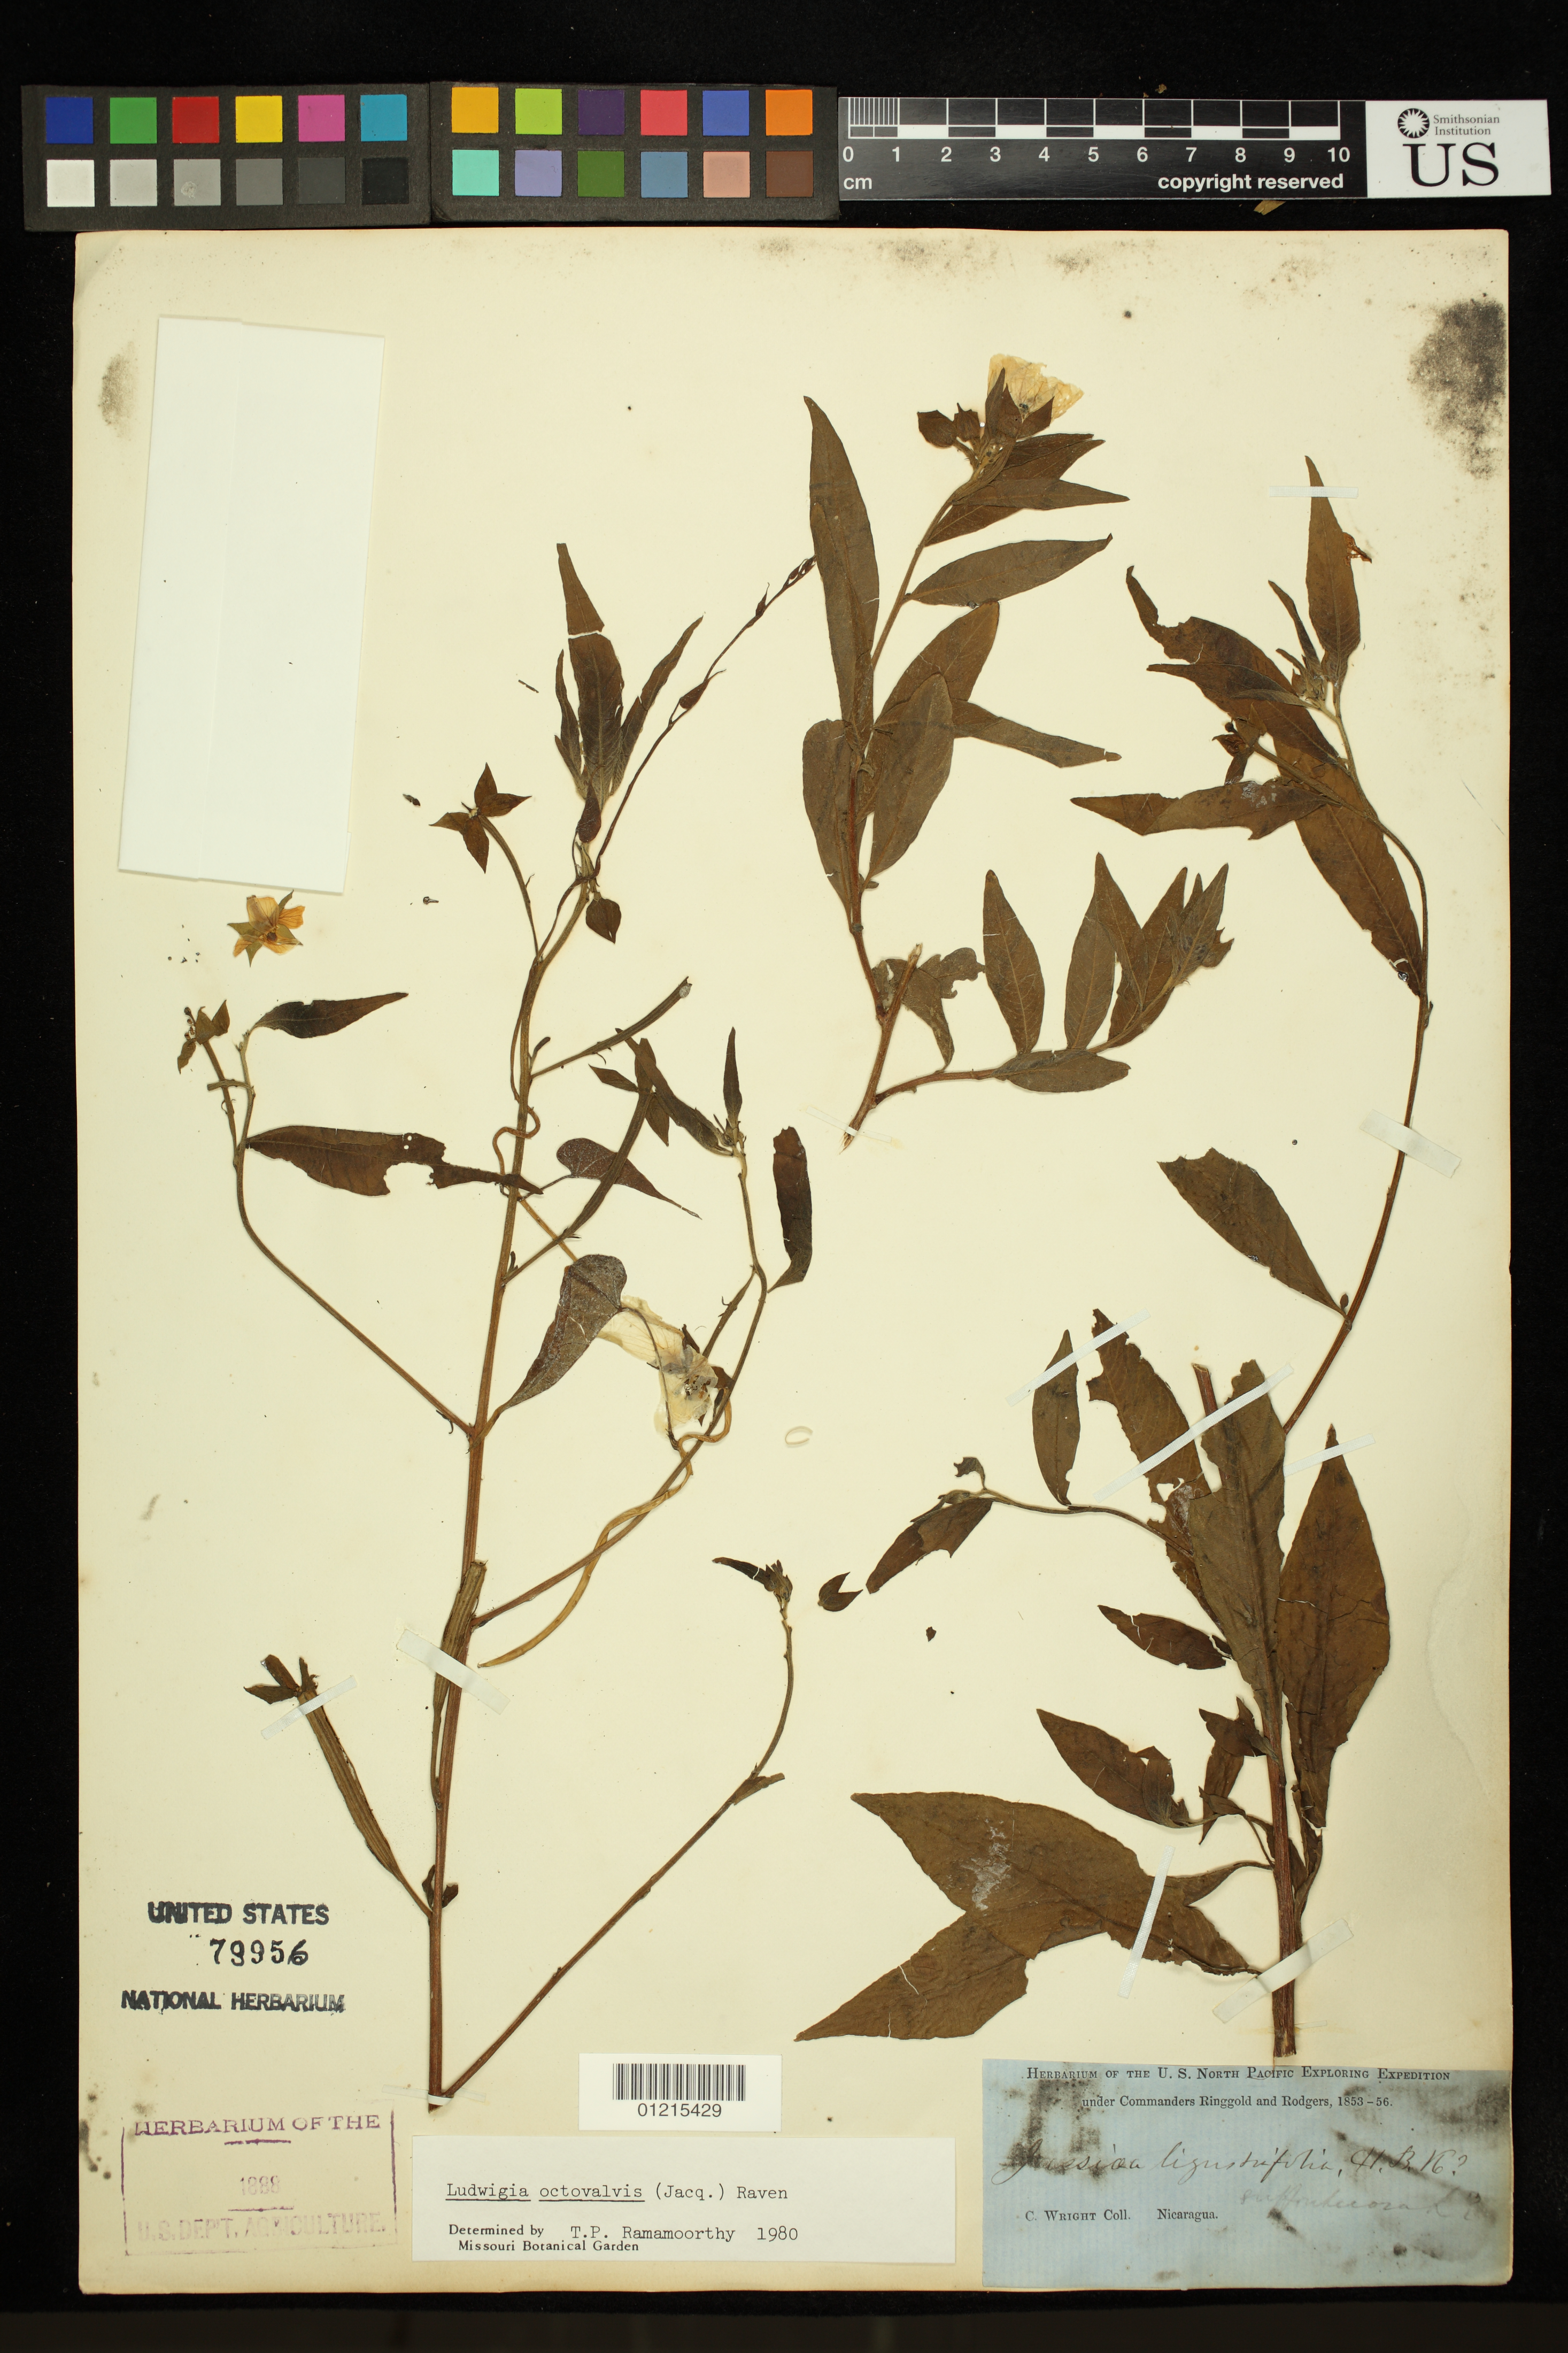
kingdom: Plantae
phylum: Tracheophyta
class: Magnoliopsida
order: Myrtales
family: Onagraceae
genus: Ludwigia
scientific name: Ludwigia octovalvis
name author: (Jacq.) P.H. Raven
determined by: Ramamoorthy, T. P.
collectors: C. Wright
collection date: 1853/1856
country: Nicaragua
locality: U.S. North Pacific Exploring Expedition under Commanders Ringgold and Rodgers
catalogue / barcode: US 79956